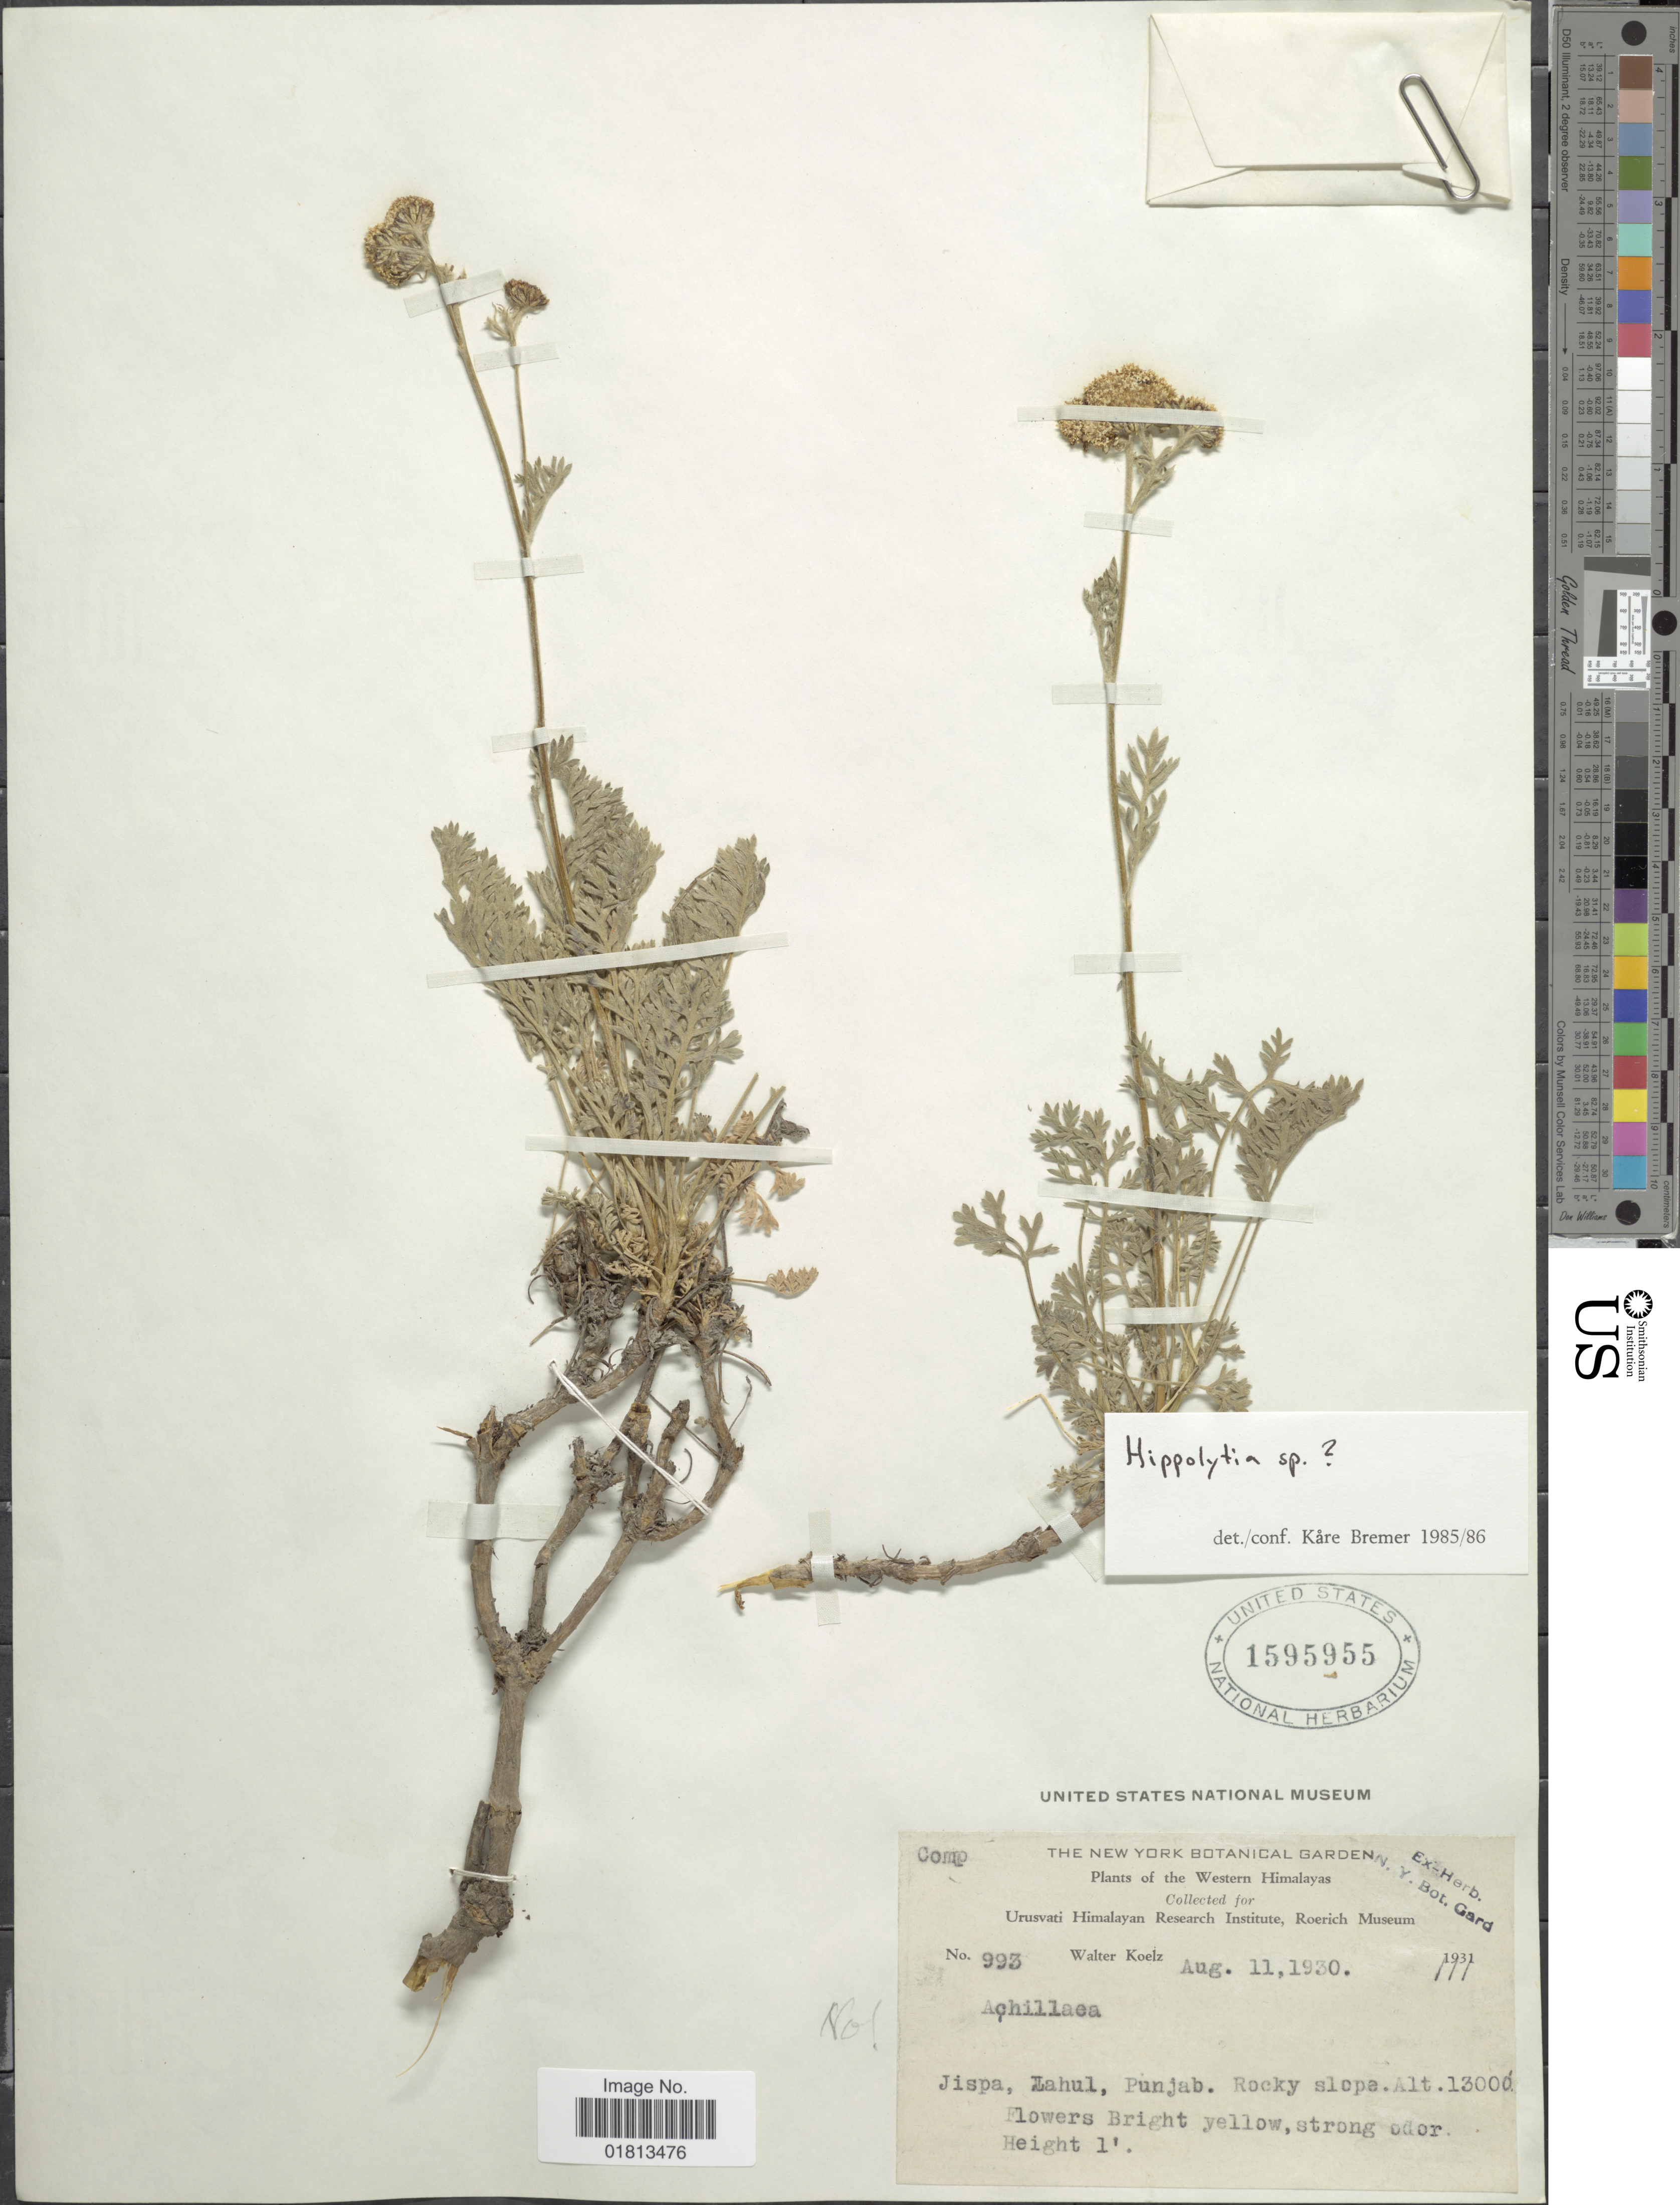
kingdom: Plantae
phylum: Tracheophyta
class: Magnoliopsida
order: Asterales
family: Asteraceae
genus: Hippolytia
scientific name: Hippolytia sp.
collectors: W. N. Koelz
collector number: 993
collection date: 1930-08-11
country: India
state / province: Punjab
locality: Western Himalayas, Jispa, Lahul, Punjab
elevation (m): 3962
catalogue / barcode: US 1595955